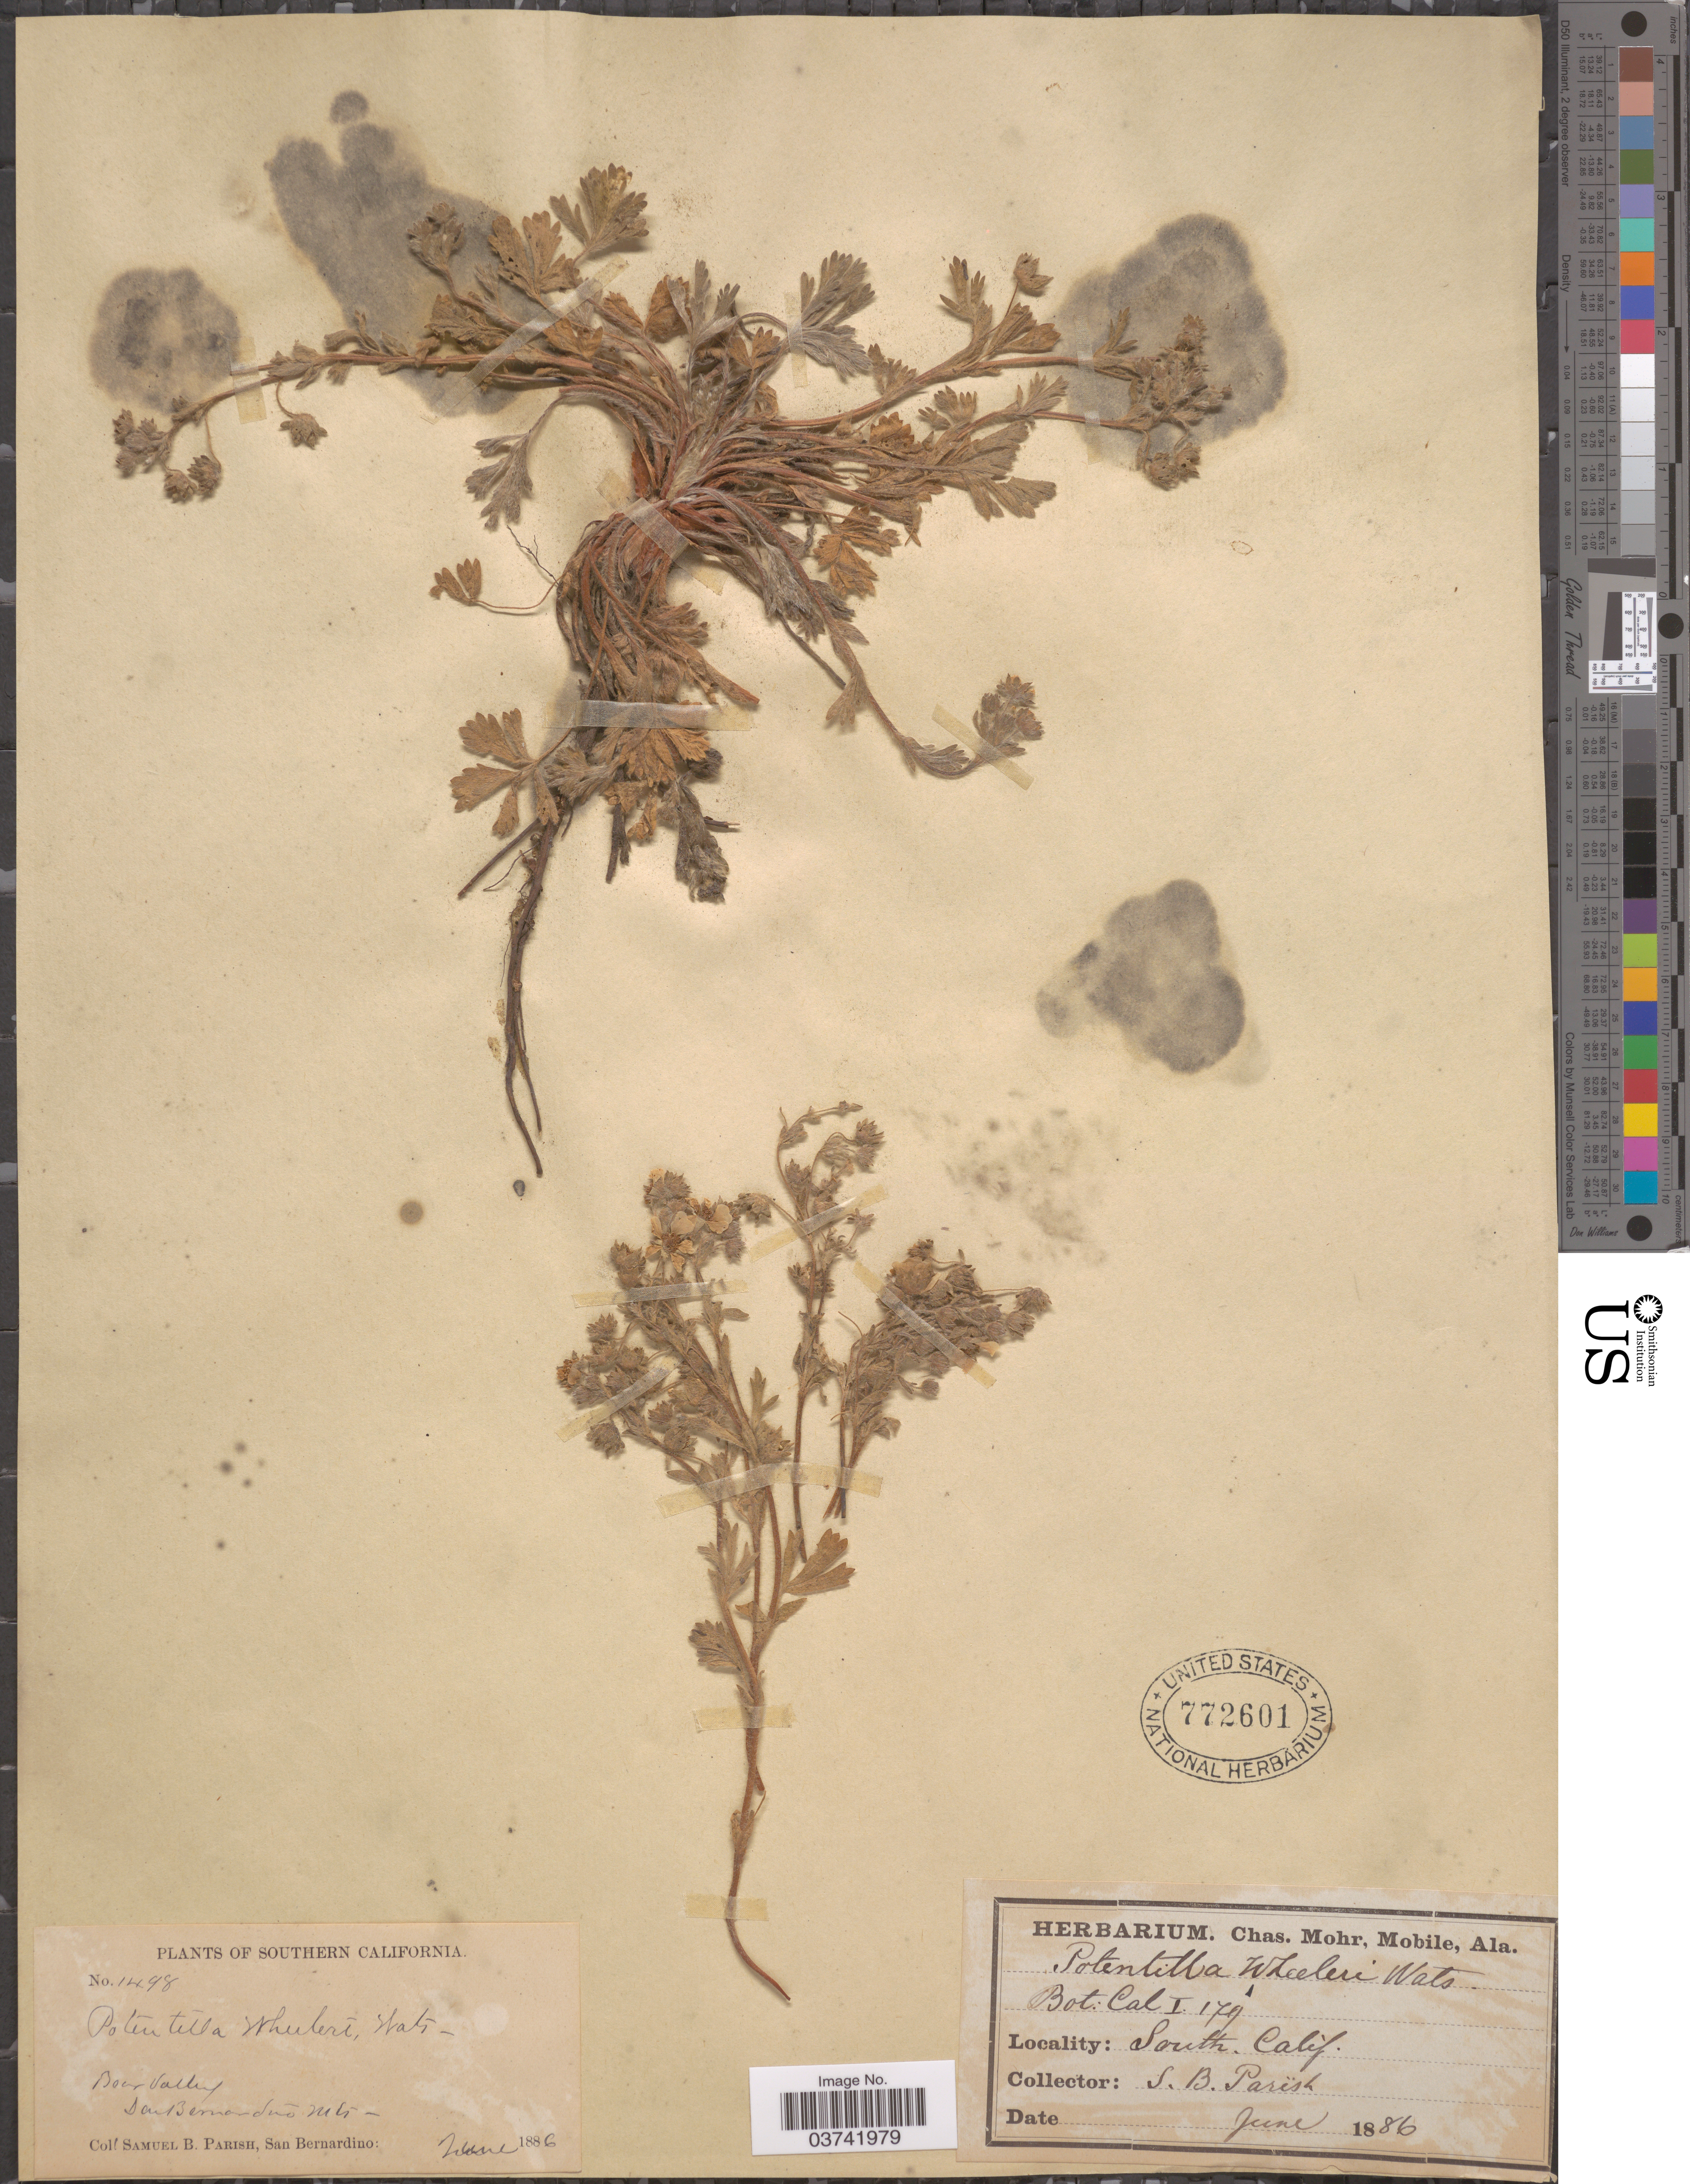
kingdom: Plantae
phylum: Tracheophyta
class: Magnoliopsida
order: Rosales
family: Rosaceae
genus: Potentilla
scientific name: Potentilla wheeleri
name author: S. Watson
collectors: S. B. Parish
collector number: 1498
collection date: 1886-06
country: United States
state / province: California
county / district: San Bernardino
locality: Southern California. Bear Valley. San Bernardino Mts.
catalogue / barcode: US 772601